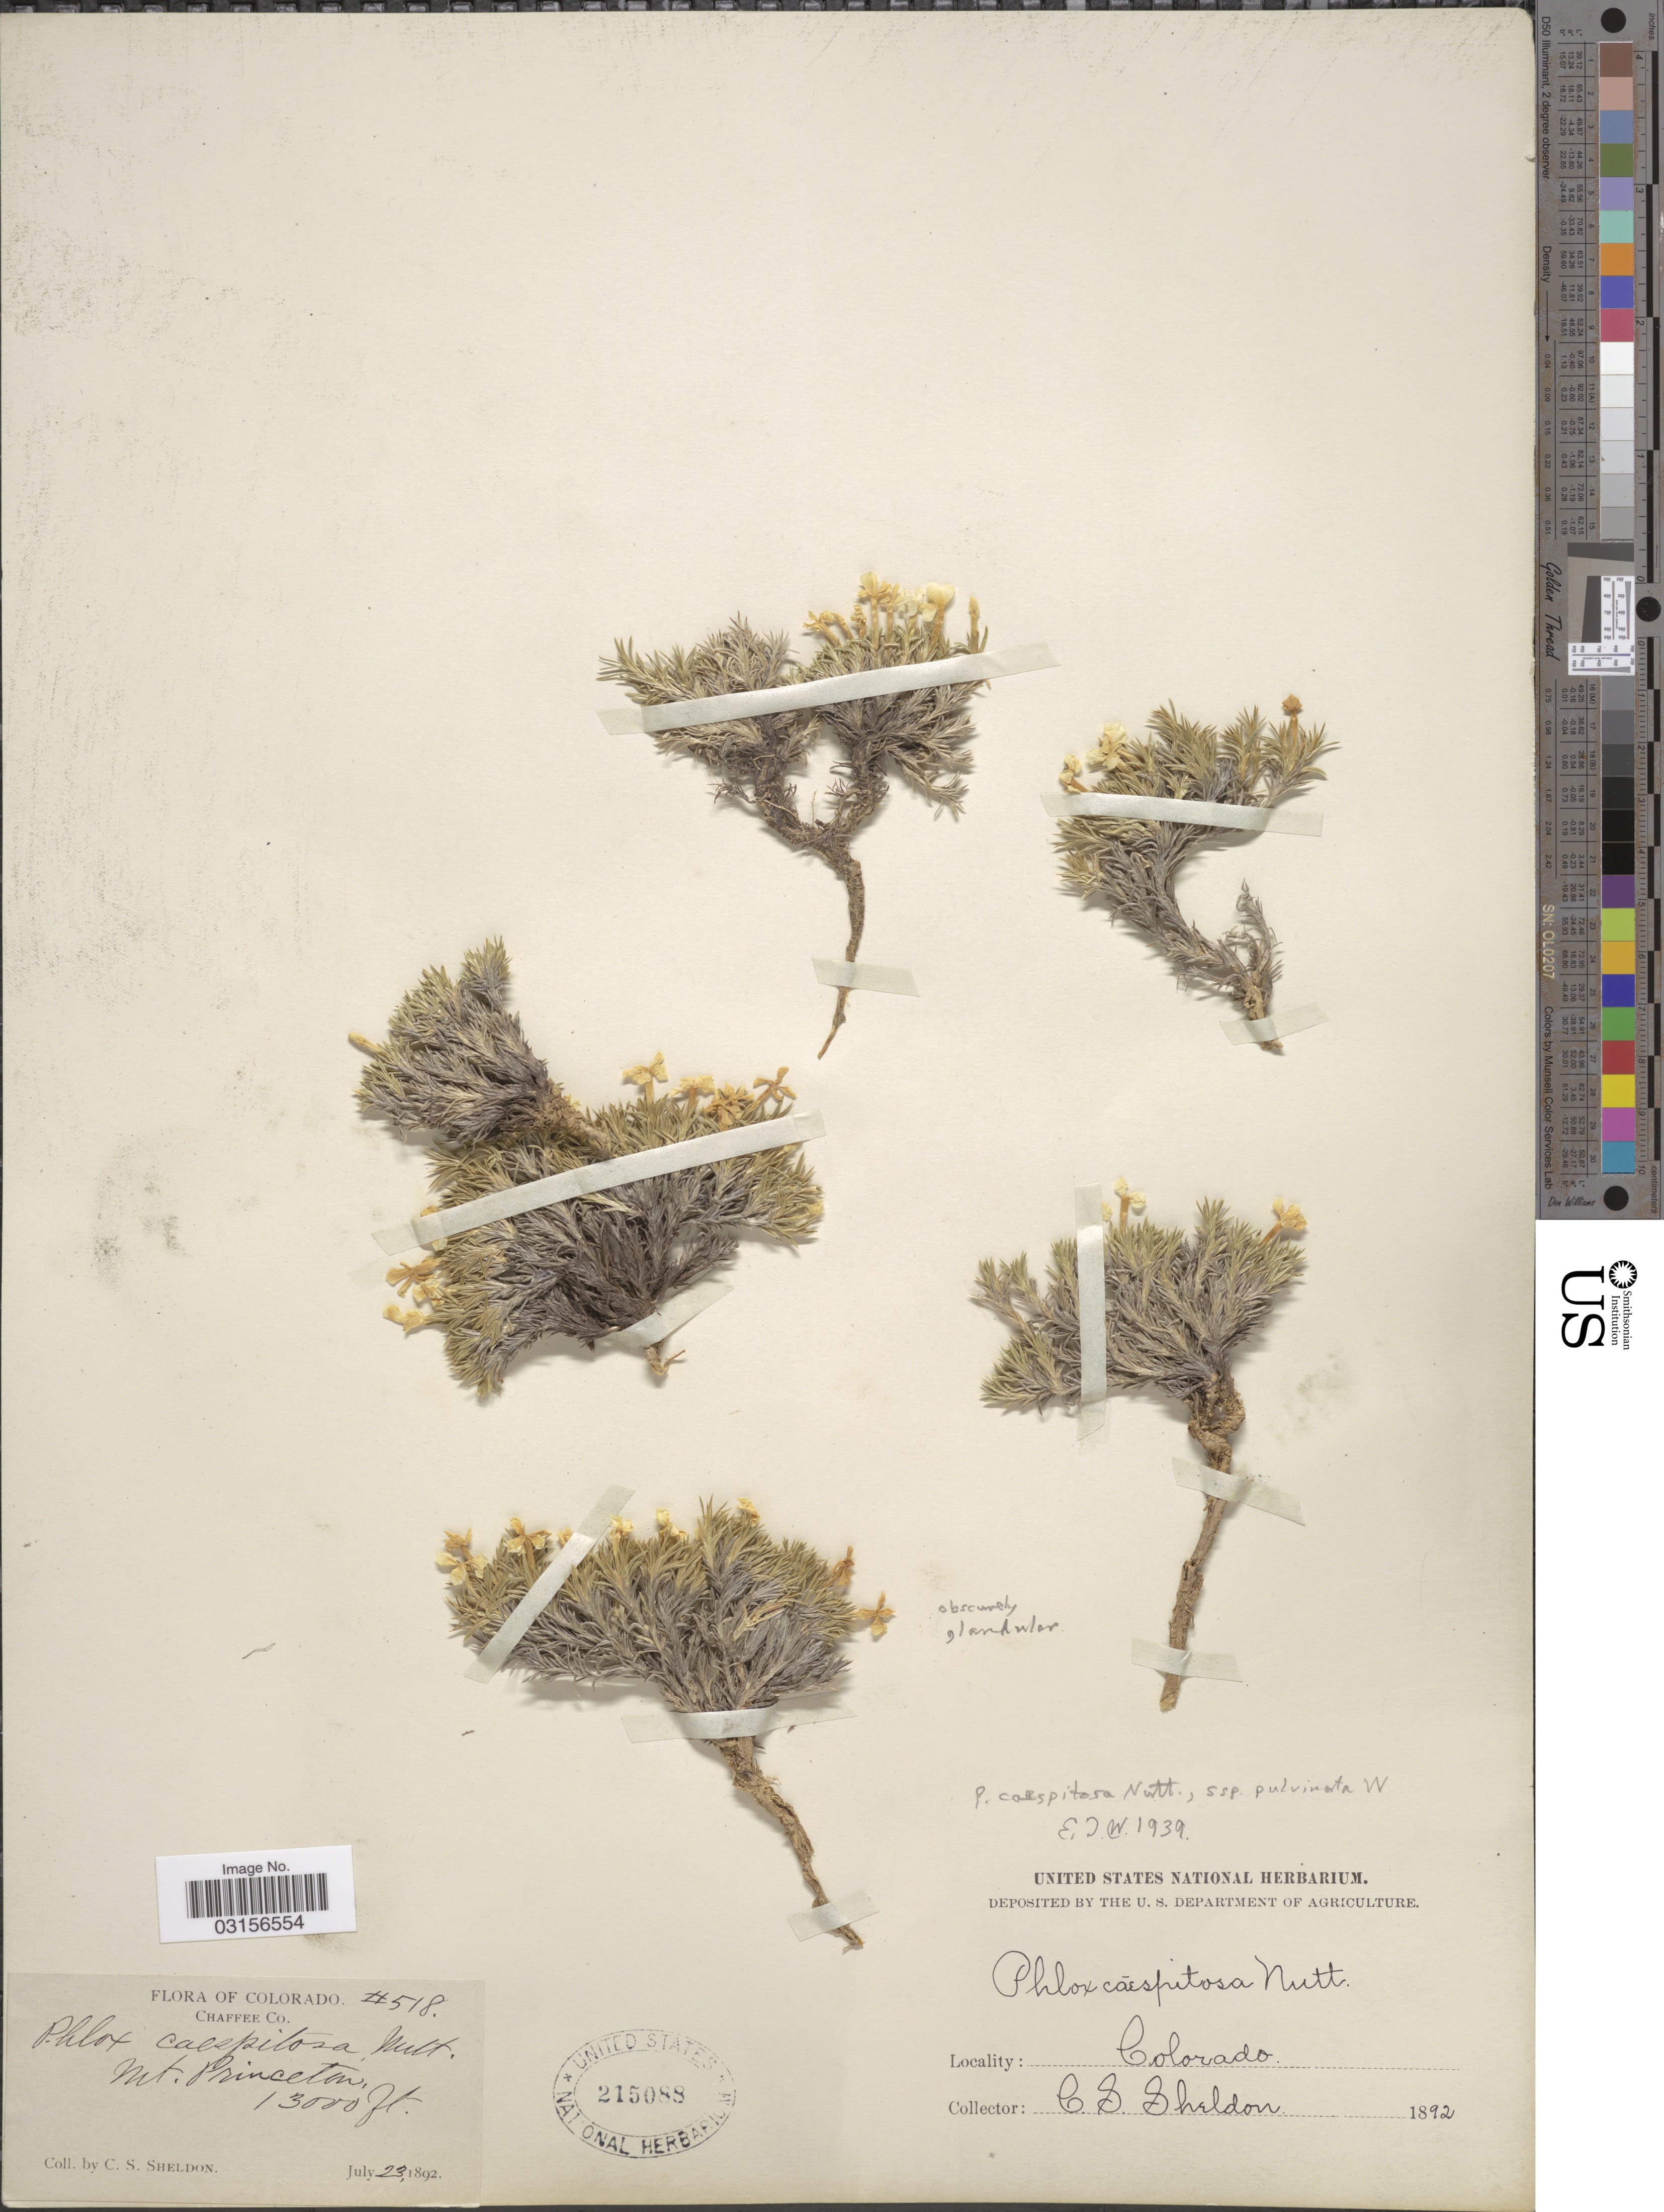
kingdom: Plantae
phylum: Tracheophyta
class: Magnoliopsida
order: Ericales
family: Polemoniaceae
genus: Phlox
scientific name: Phlox condensata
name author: (A. Gray) E.E. Nelson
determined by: Mayfield, M. H.; Ferguson, C. J.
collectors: C. S. Sheldon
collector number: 518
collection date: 1892-07-23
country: United States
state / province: Colorado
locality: Chaffee Co. Mt. Princeton.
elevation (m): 3962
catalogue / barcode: US 215088